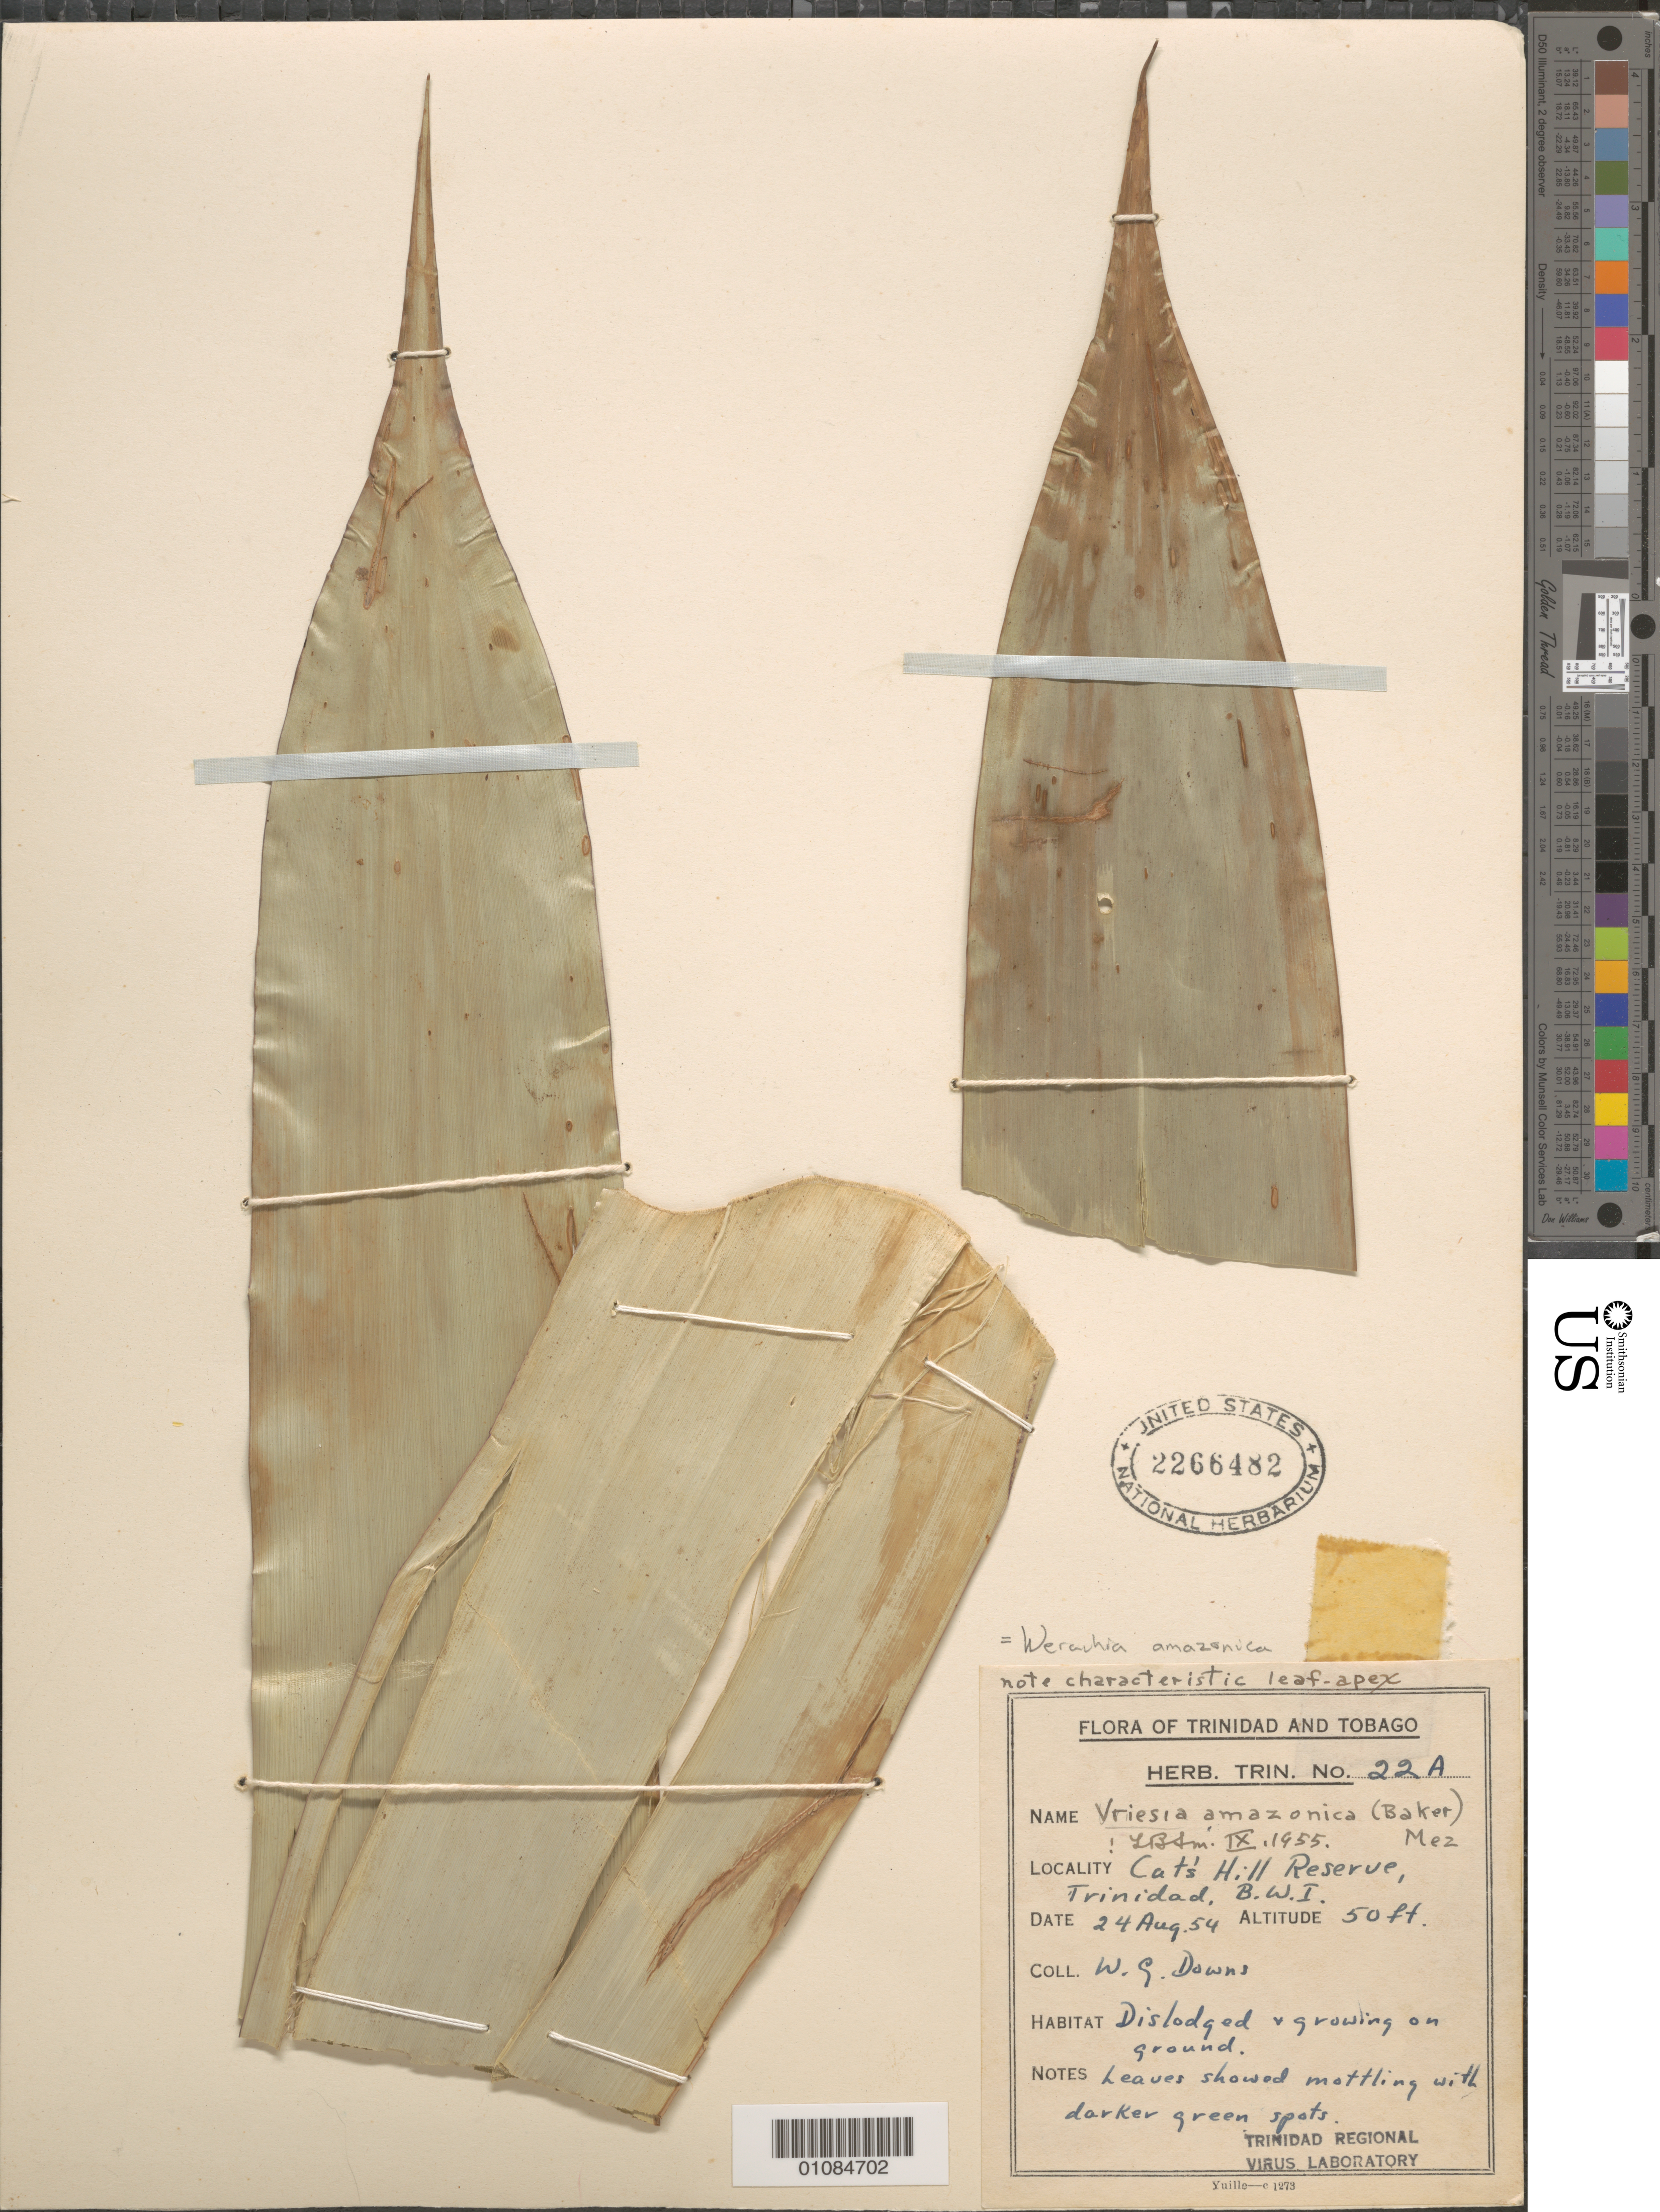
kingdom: Plantae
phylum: Tracheophyta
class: Liliopsida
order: Poales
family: Bromeliaceae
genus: Werauhia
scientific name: Werauhia gigantea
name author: (Mart. ex Schult. & Schult. f.) J.R. Grant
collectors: W. G. Downs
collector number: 22A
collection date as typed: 24 Aug 1954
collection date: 1954-08-24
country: Trinidad and Tobago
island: Trinidad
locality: Cat's Hill Reserve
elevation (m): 15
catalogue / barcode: US 2266482